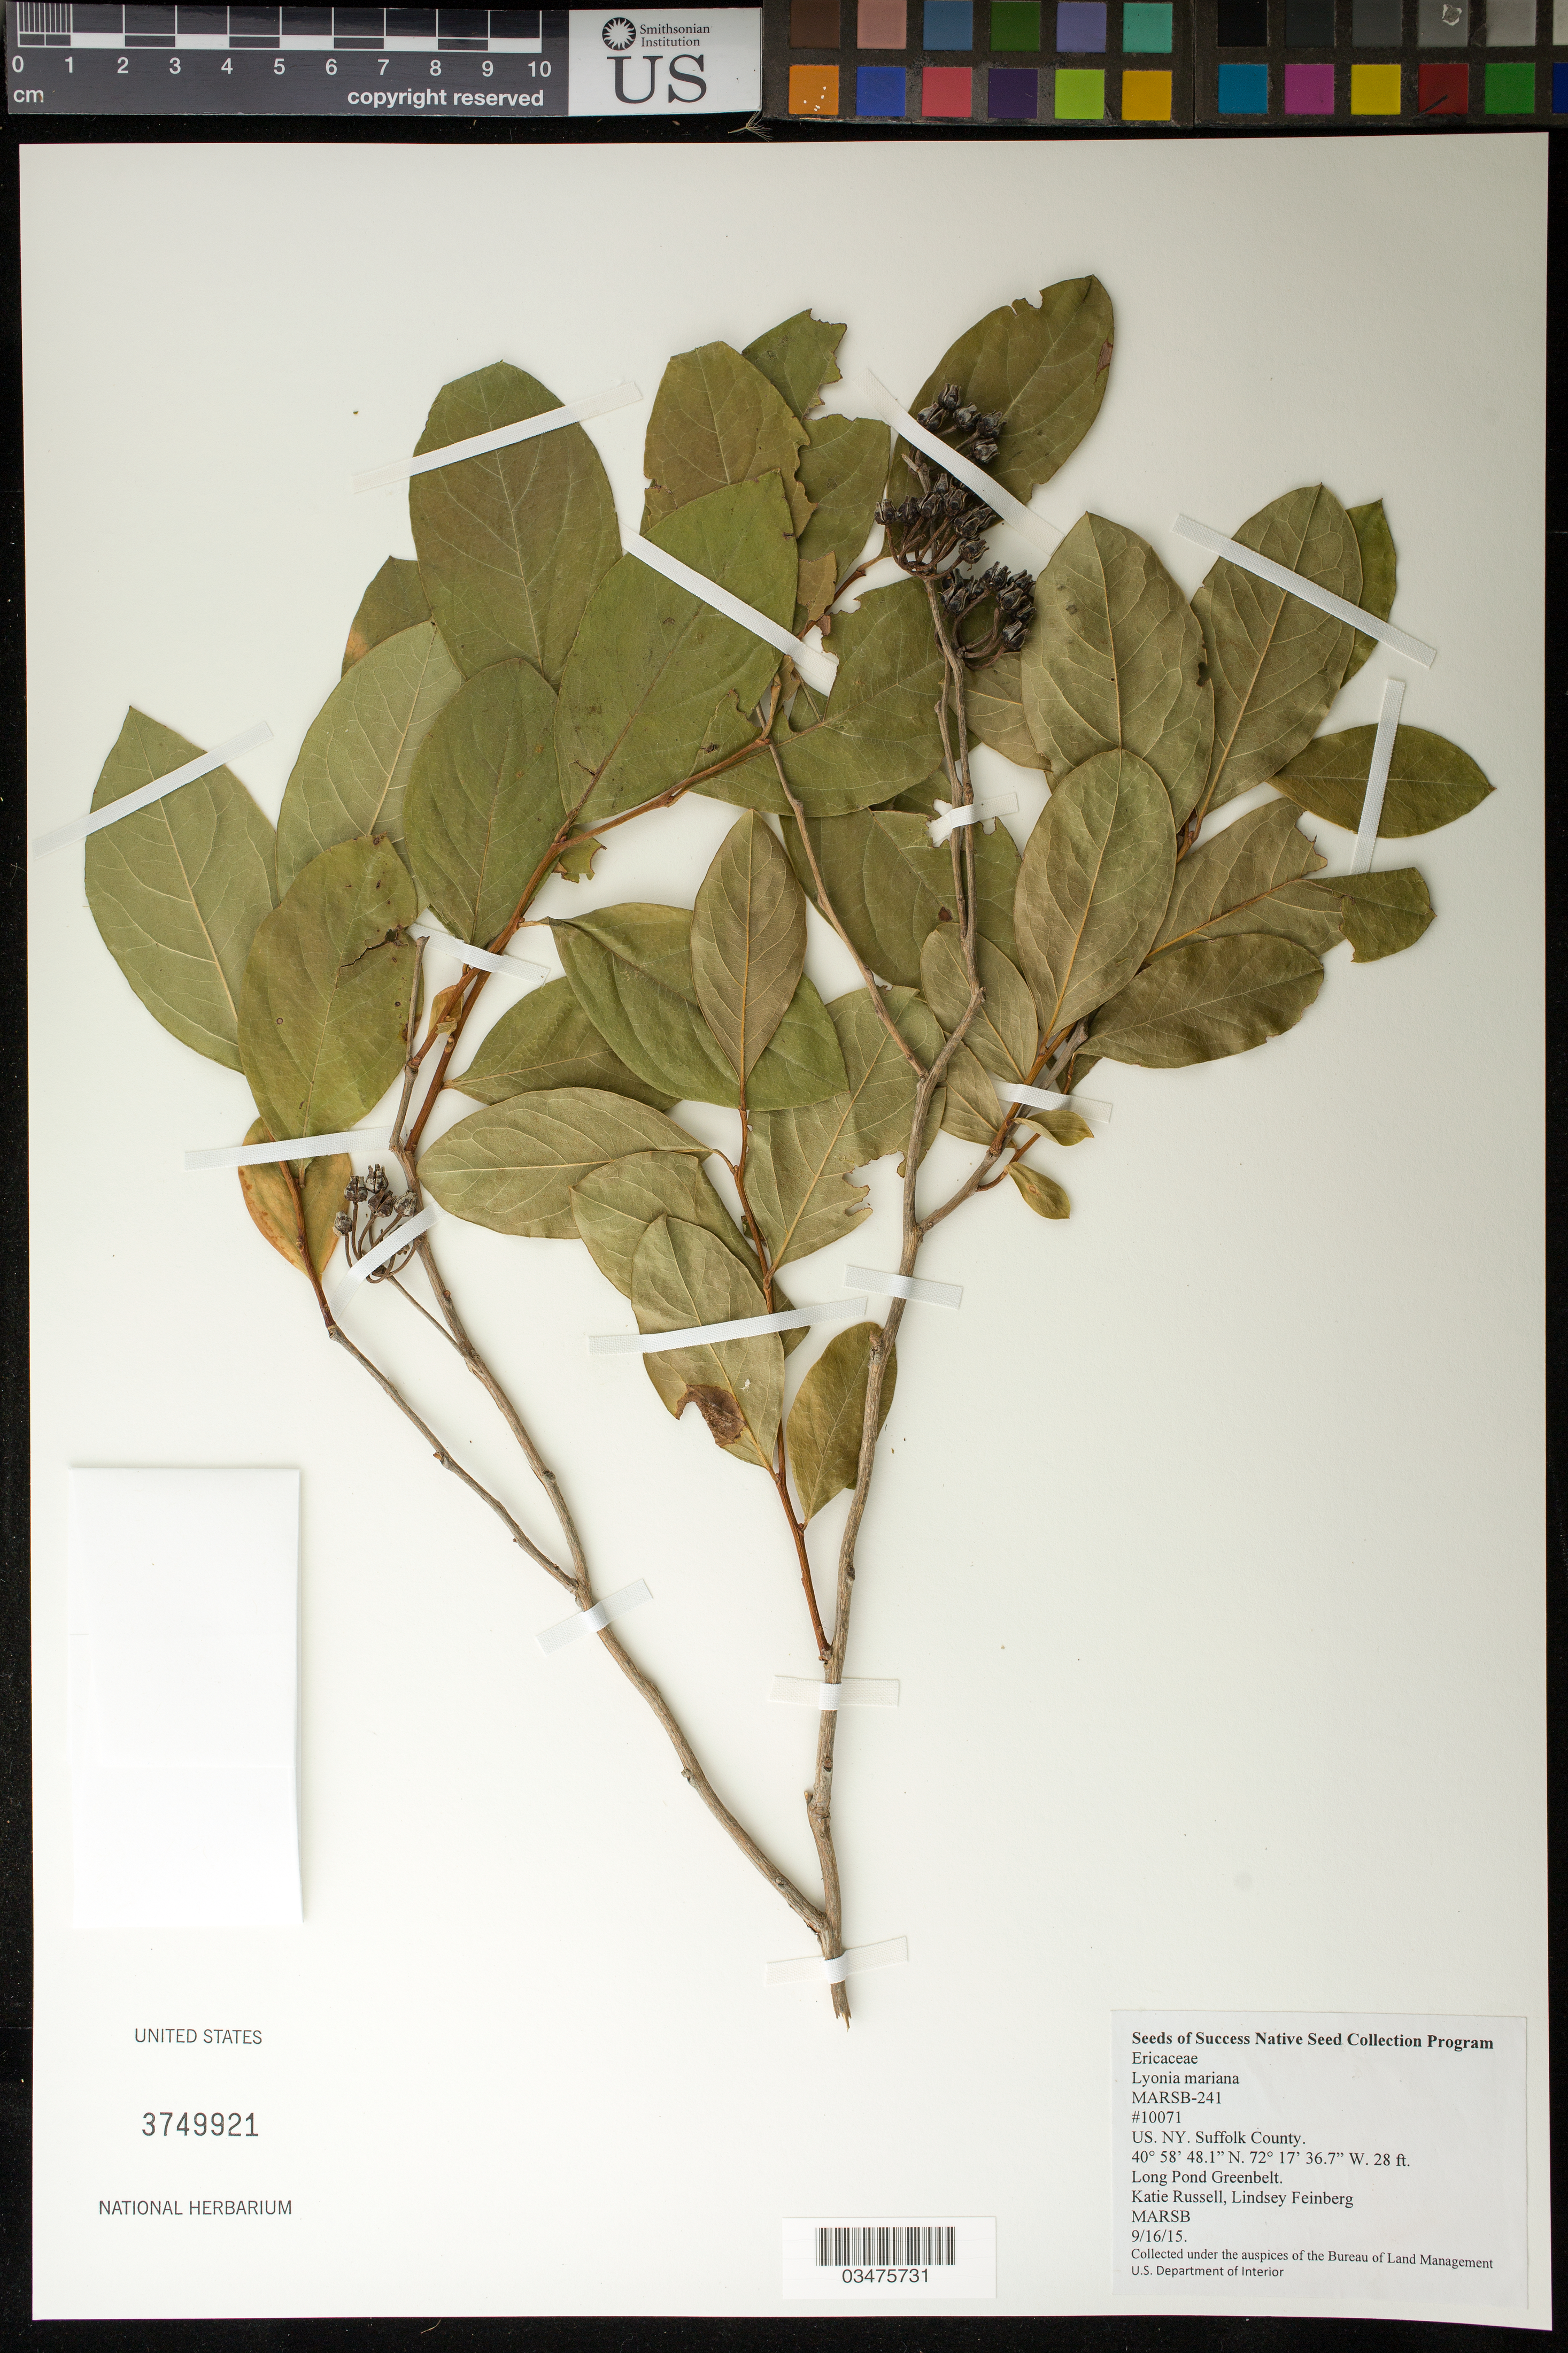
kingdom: Plantae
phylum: Tracheophyta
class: Magnoliopsida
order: Ericales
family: Ericaceae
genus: Lyonia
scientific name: Lyonia mariana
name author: (L.) D. Don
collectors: K. Russell & L. Feinberg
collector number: MARSB-241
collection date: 2015-09-16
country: United States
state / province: New York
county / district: Suffolk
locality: Long Pond Greenbelt, Hamlet to Hamlet Trail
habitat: Coastal plain shrub swamp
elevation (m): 9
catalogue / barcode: US 3749921